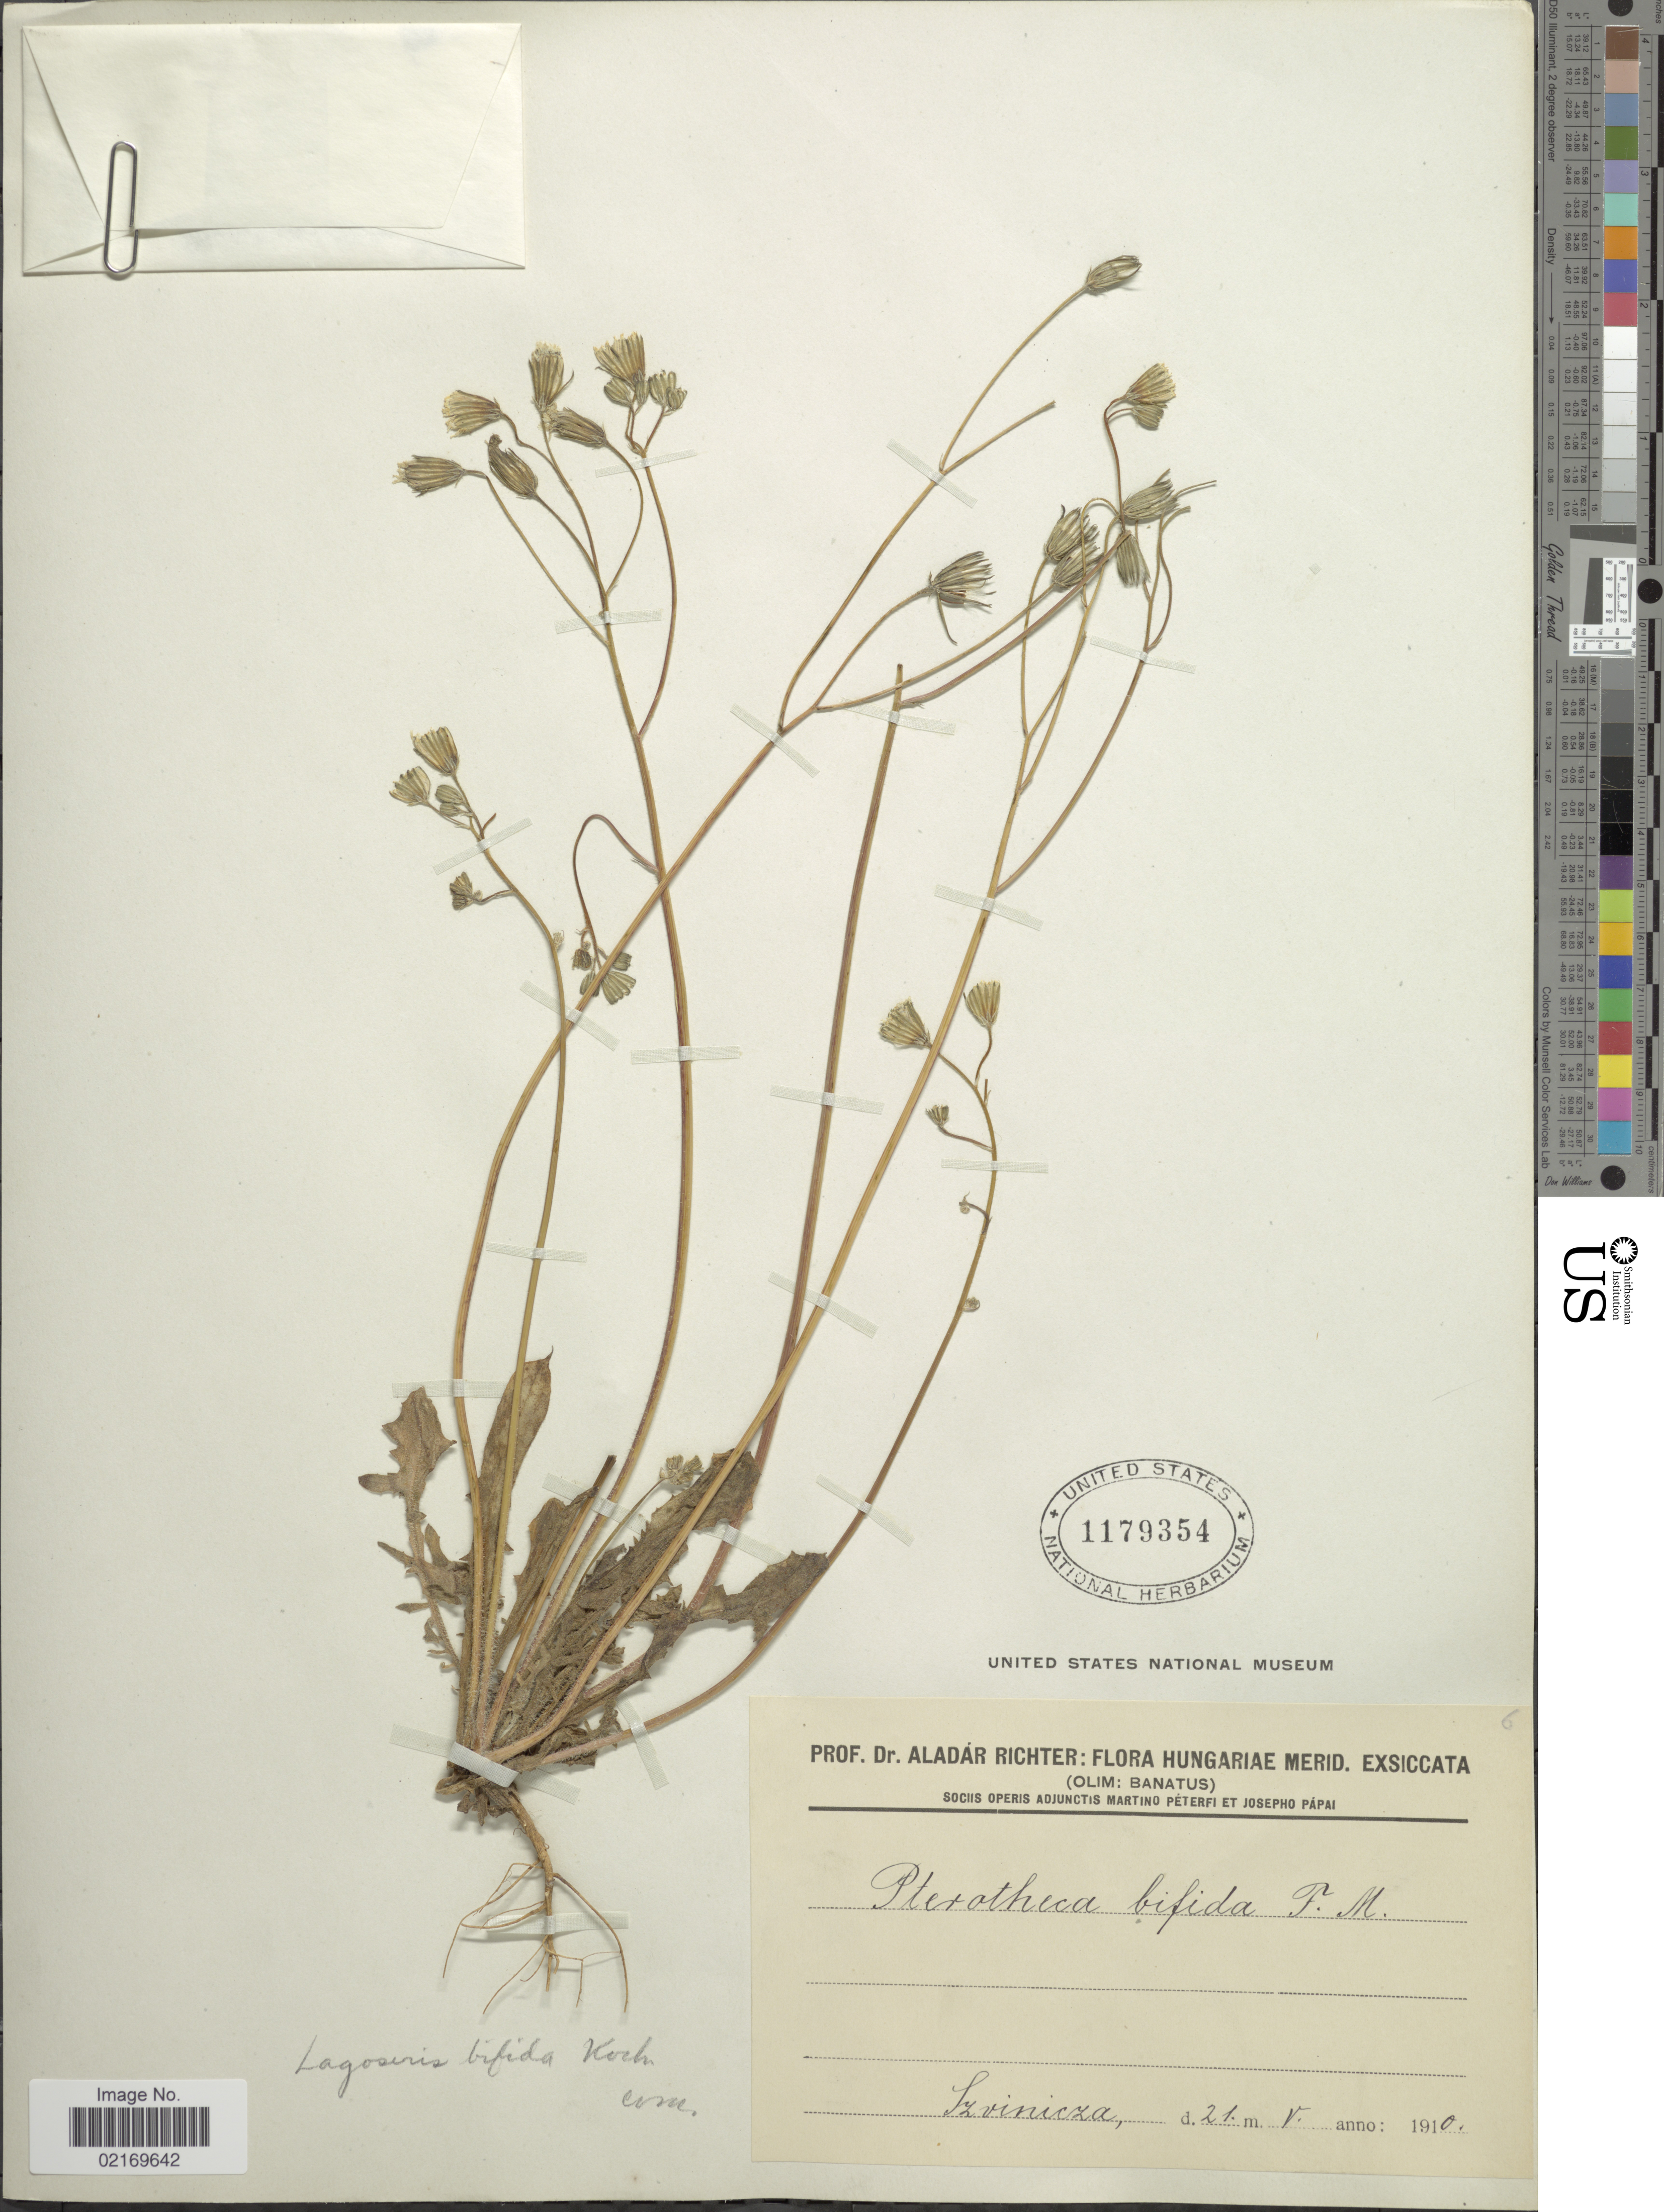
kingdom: Plantae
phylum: Tracheophyta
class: Magnoliopsida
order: Asterales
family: Asteraceae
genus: Crepis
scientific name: Crepis sancta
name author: (L.) Bornm.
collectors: A. Richter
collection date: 1910-05-21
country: Hungary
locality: Hungariae merid., Izvinicza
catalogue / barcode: US 1179354